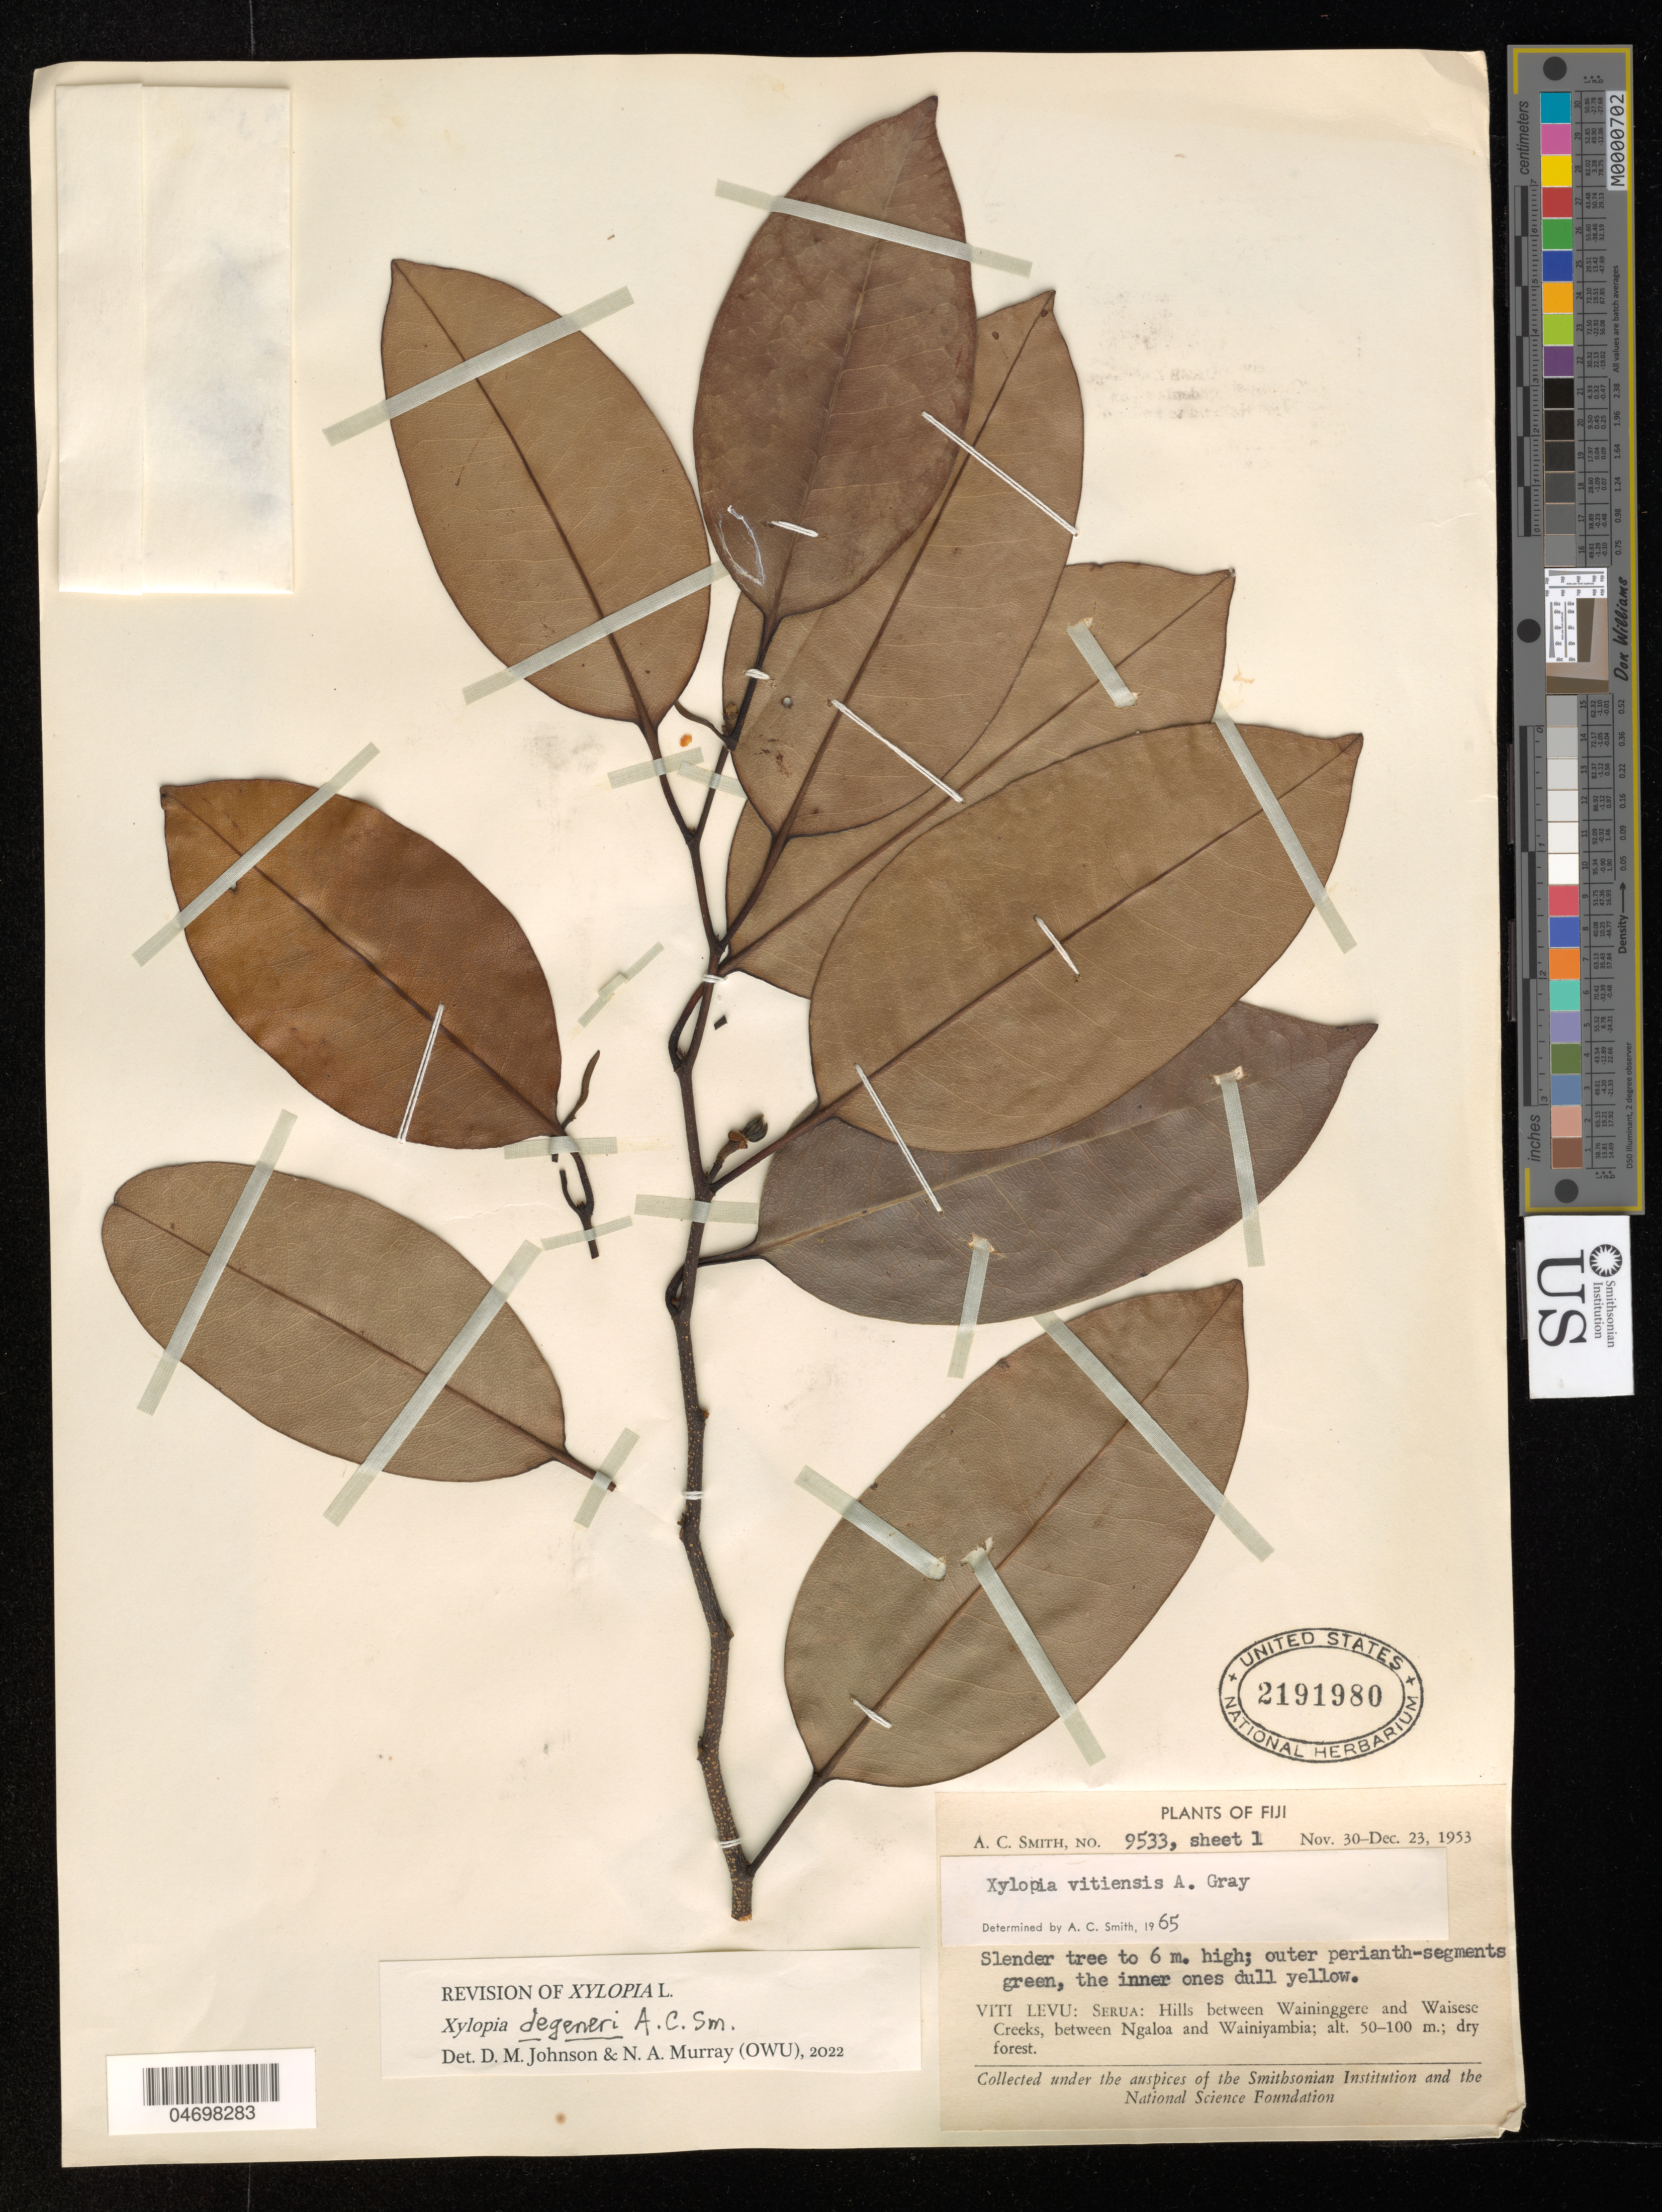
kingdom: Plantae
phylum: Tracheophyta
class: Magnoliopsida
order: Magnoliales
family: Annonaceae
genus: Xylopia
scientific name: Xylopia degeneri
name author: A.C. Sm.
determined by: Johnson, D. M.; Murray, N. A.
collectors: A. C. Smith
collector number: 9533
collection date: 1953-11-30/1953-12-23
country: Fiji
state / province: Central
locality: Viti Levu: Serua: Hills between Waininggere and Waisese Creeks, between Ngaloa and Wainiyambia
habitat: Dry forest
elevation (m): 50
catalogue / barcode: US 2191980